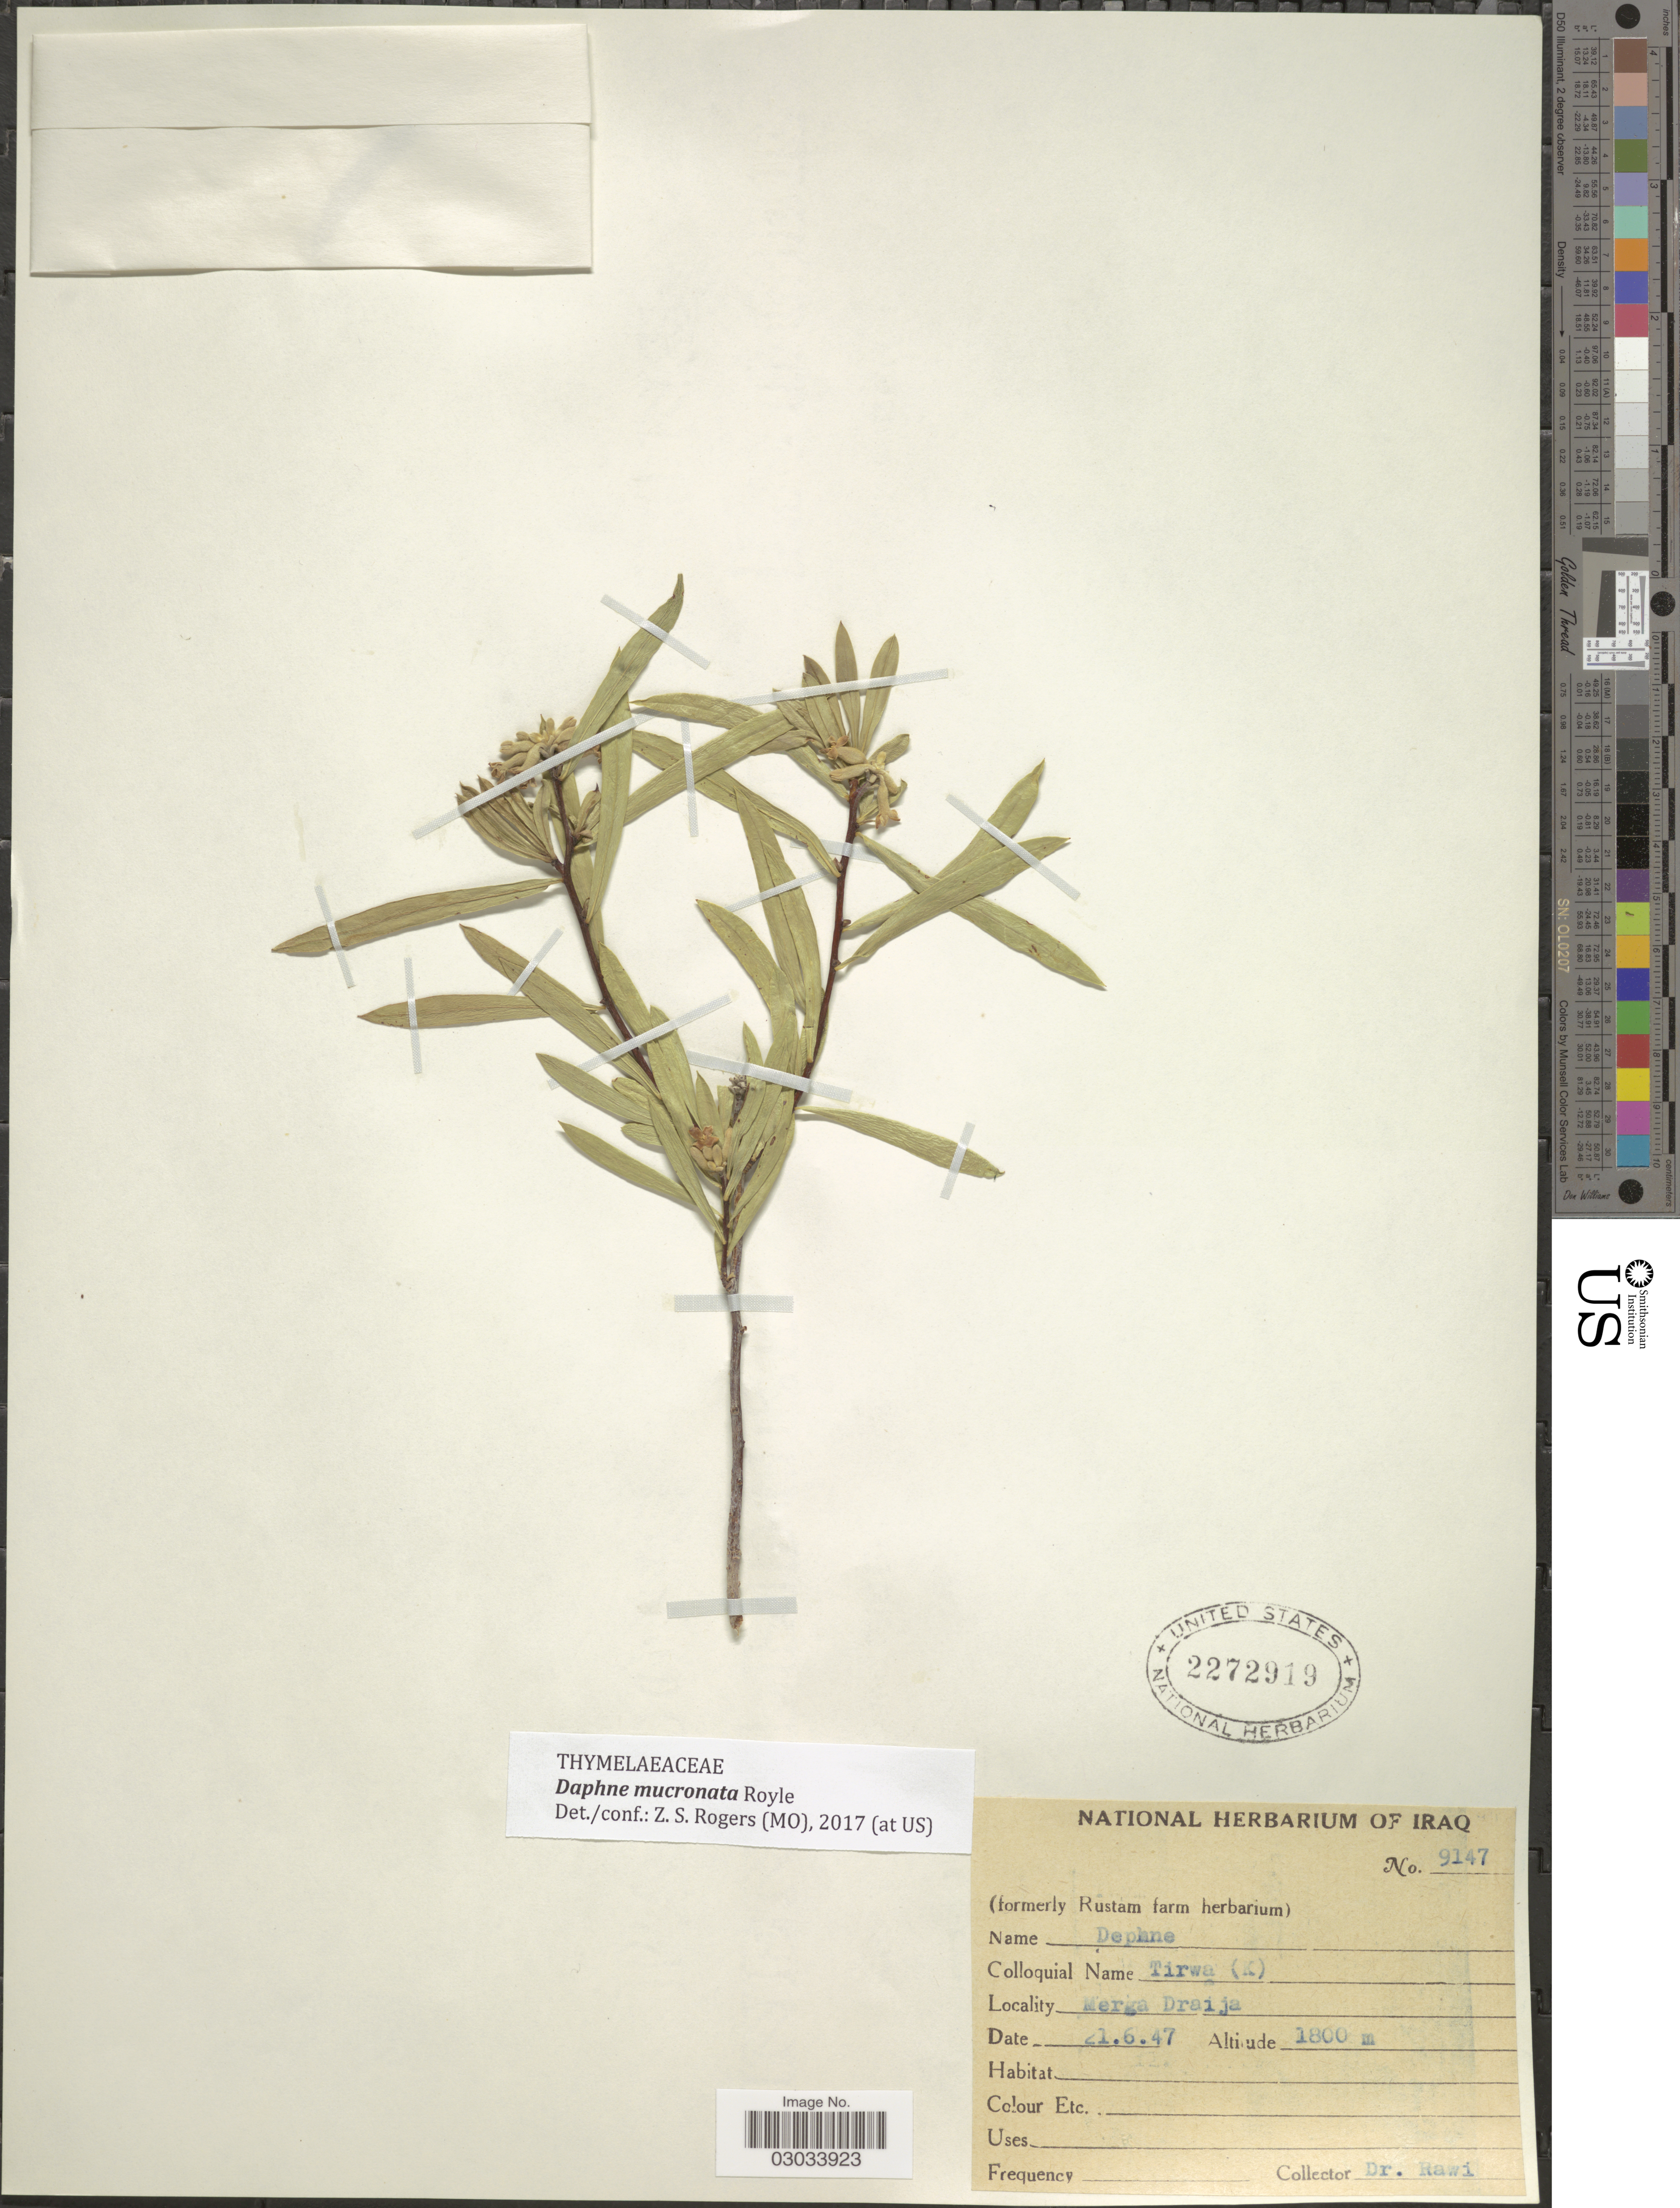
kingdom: Plantae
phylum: Tracheophyta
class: Magnoliopsida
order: Malvales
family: Thymelaeaceae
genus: Daphne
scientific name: Daphne mucronata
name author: Royle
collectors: -. Rawi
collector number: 9147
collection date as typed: Transcribed d/m/y: 21/6/47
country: Iraq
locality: Merga Draija.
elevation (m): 1800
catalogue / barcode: US 2272919